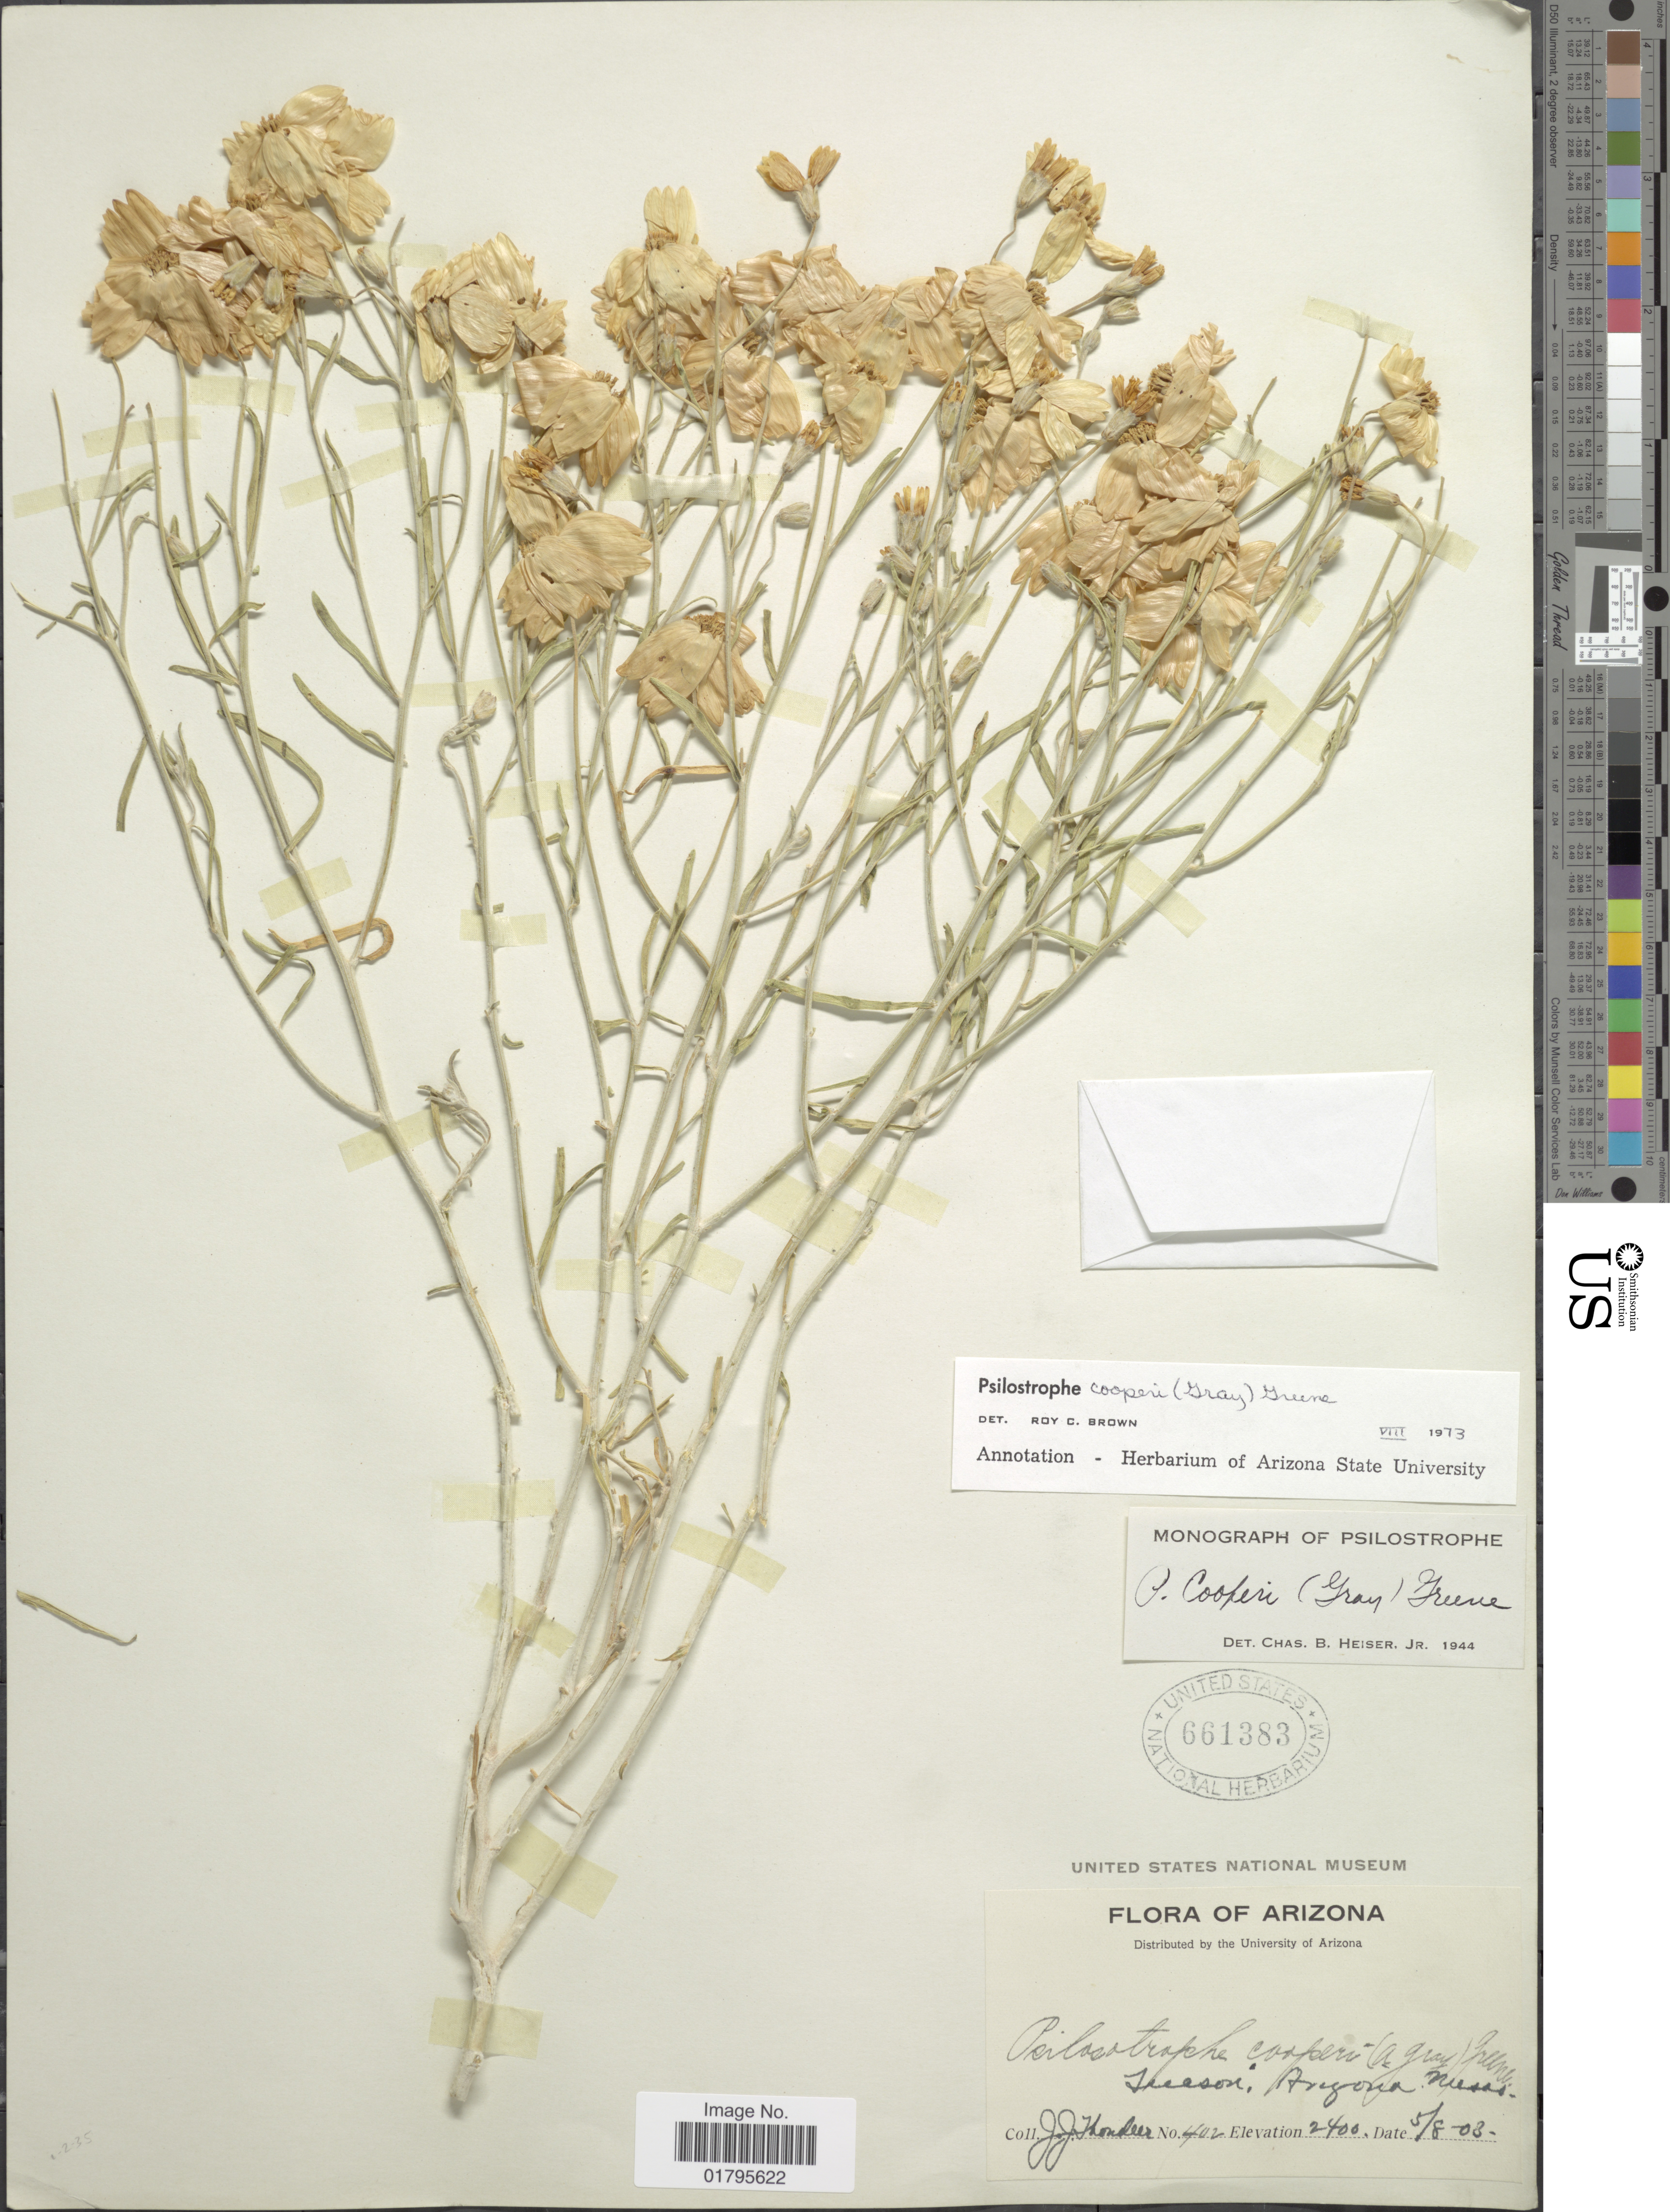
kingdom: Plantae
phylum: Tracheophyta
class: Magnoliopsida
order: Asterales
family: Asteraceae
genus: Psilostrophe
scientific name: Psilostrophe cooperi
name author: (A. Gray) Greene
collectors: J. Thornber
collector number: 402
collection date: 1903-05-08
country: United States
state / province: Arizona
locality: Tucson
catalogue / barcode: US 661383